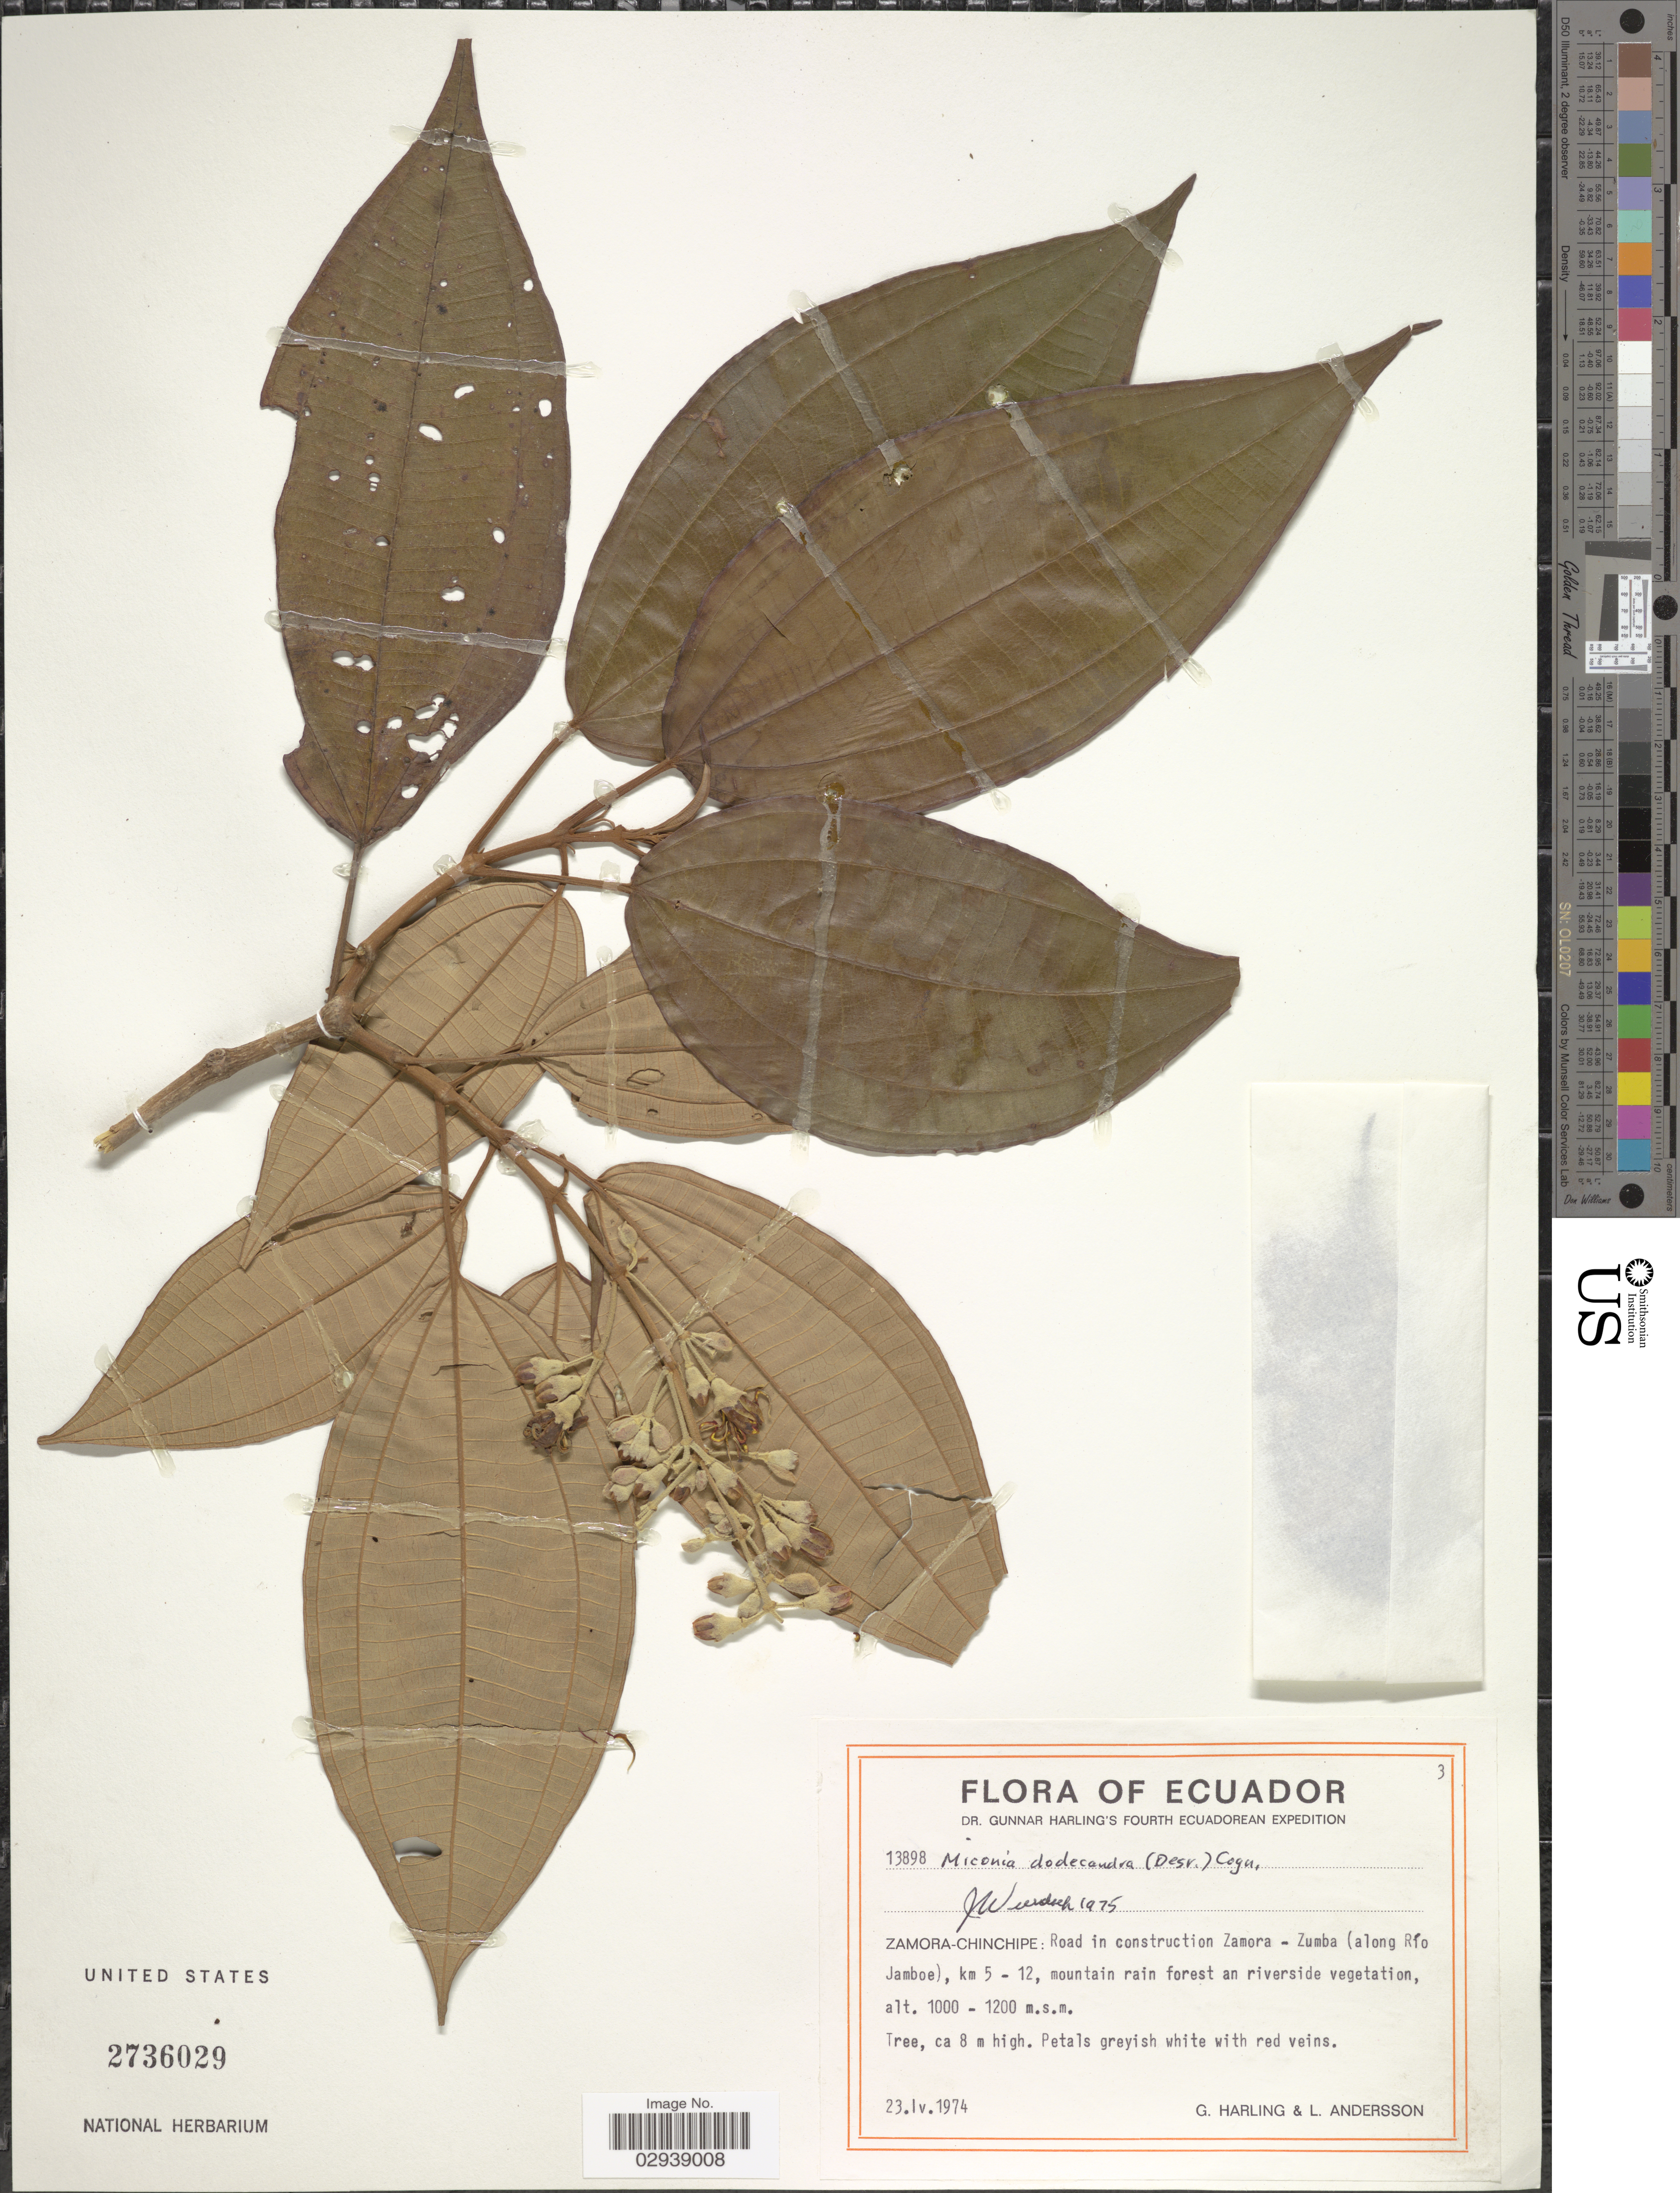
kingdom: Plantae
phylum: Tracheophyta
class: Magnoliopsida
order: Myrtales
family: Melastomataceae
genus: Miconia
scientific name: Miconia dodecandra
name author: Cogn.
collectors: G. Harling & L. Andersson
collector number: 13898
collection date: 1974-04-23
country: Ecuador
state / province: Zamora-Chinchipe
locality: Road in construction Zamora-Zumba (along Río Jamboe), km 5-12, mountain rain forest an riverside vegetation.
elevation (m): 1000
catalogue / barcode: US 2736029